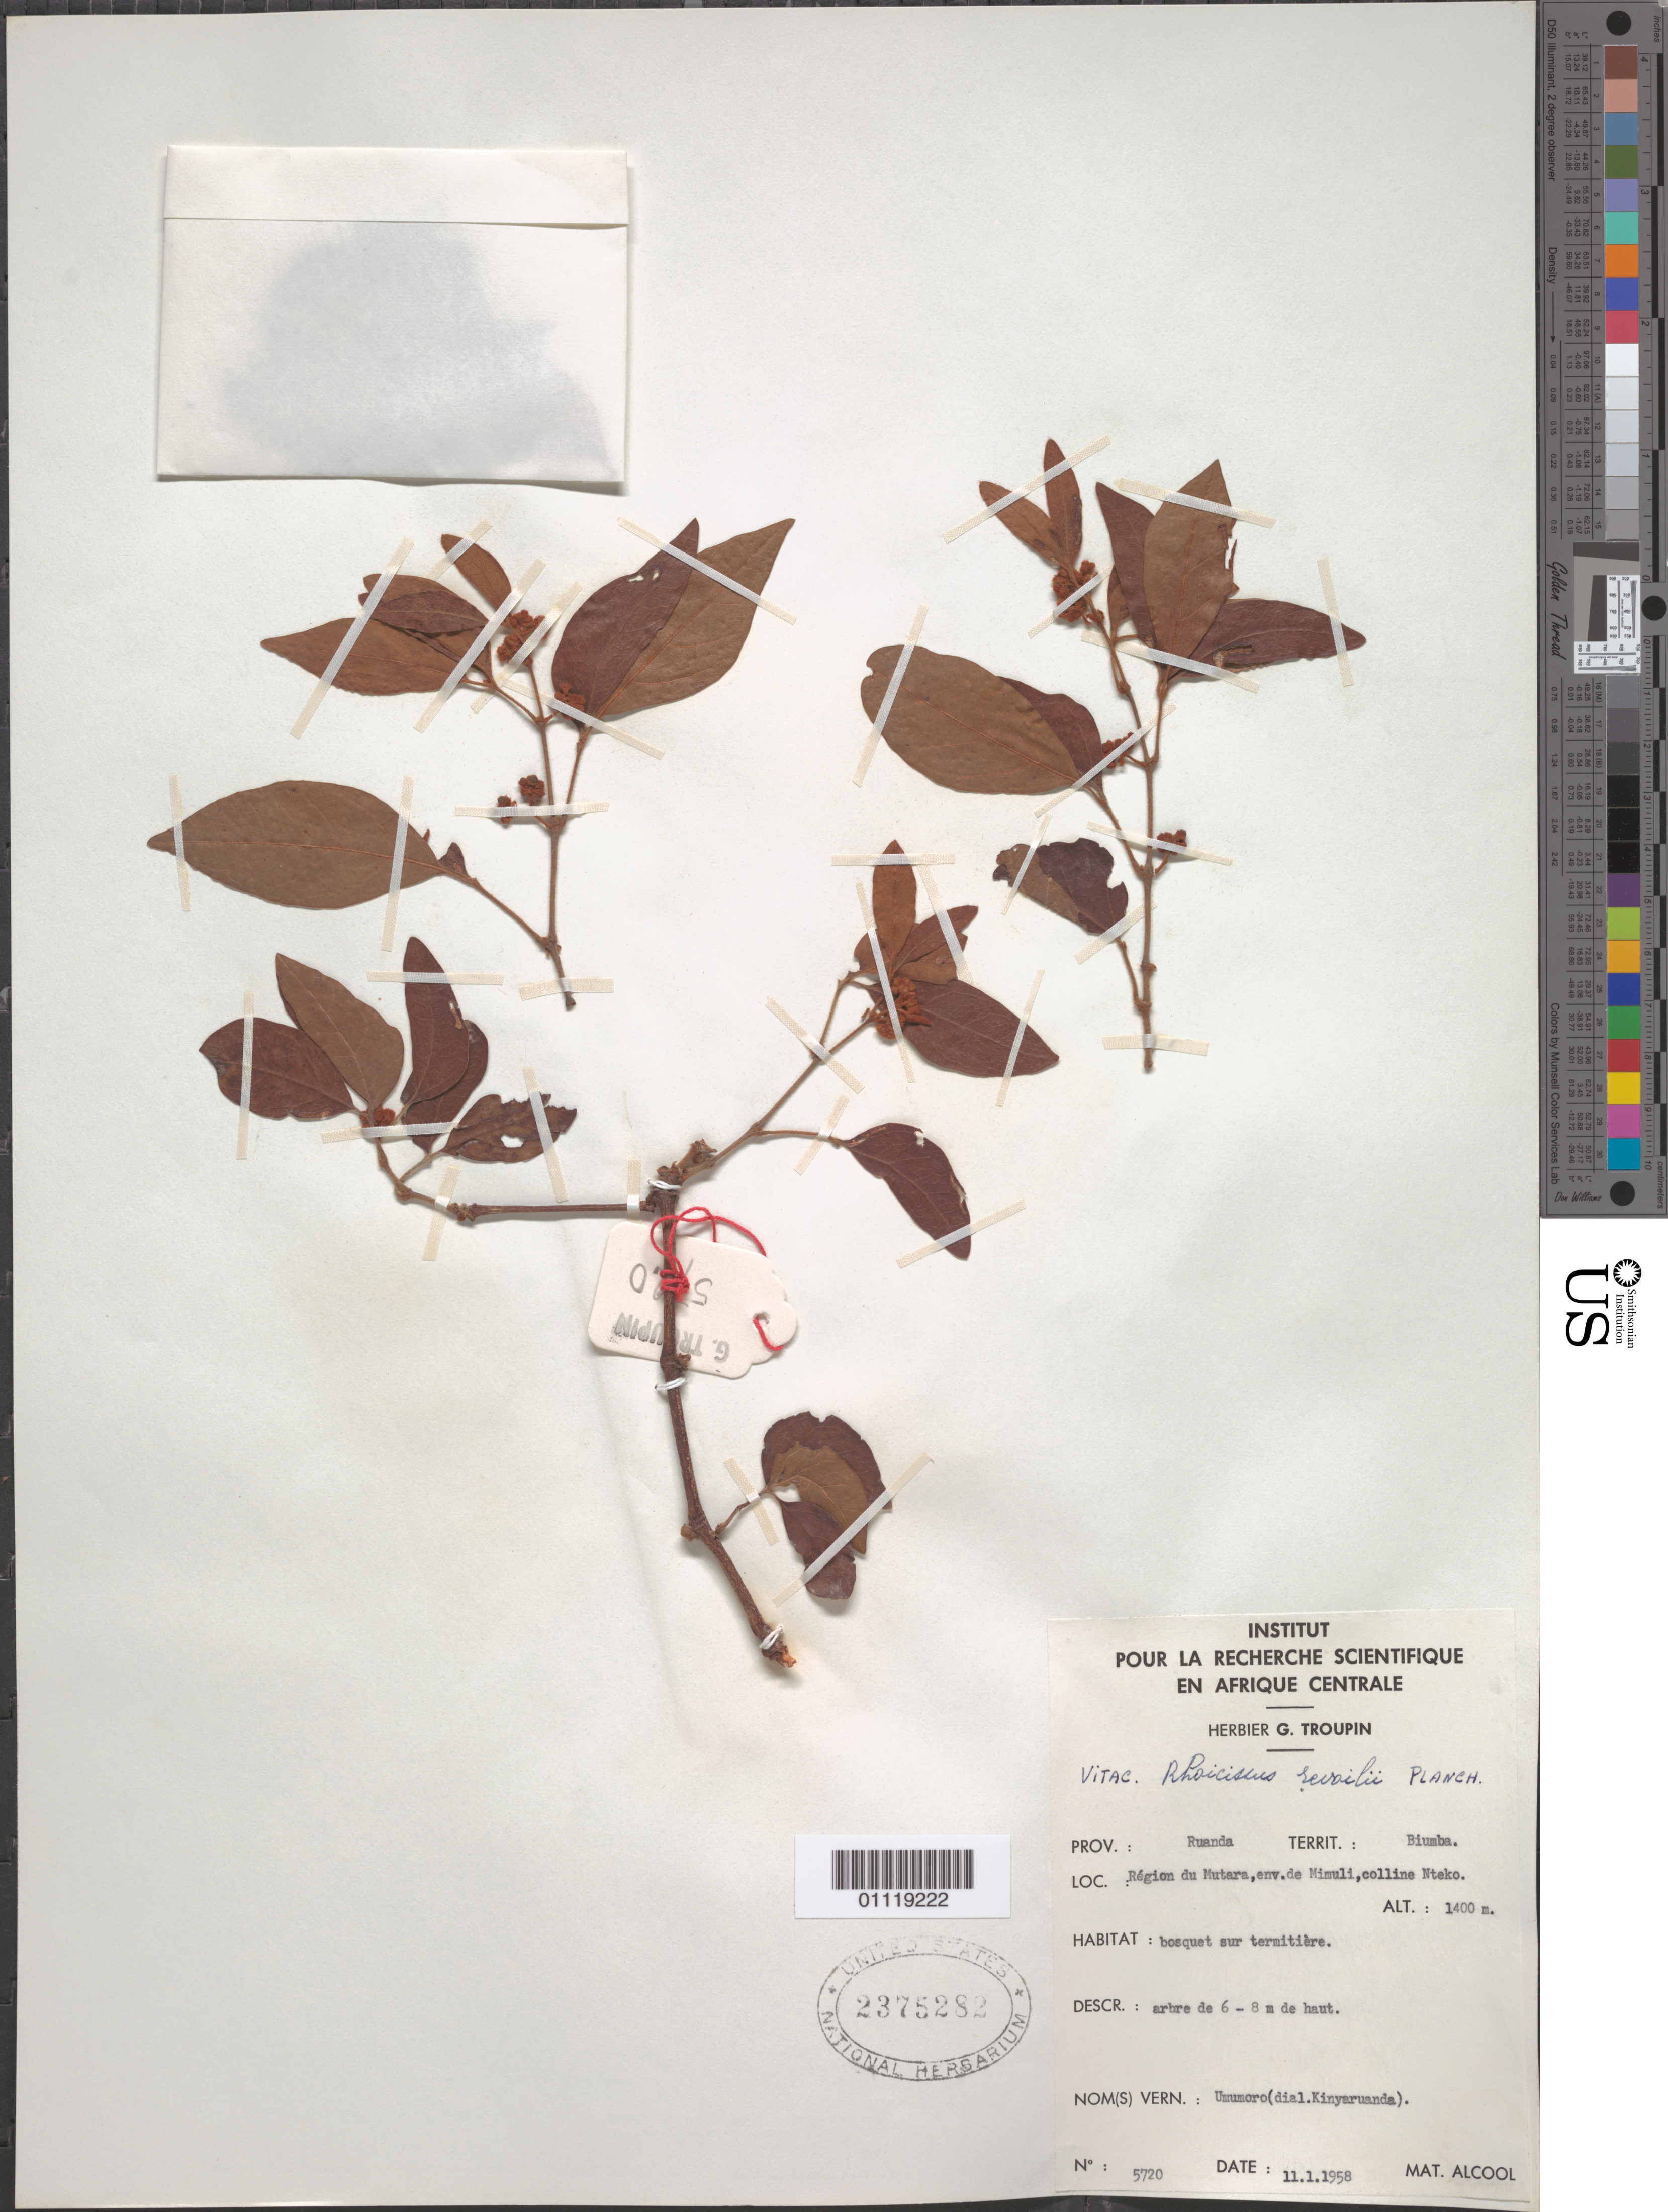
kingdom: Plantae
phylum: Tracheophyta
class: Magnoliopsida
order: Vitales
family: Vitaceae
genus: Rhoicissus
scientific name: Rhoicissus revoilii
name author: Planch.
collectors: G. Troupin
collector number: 5720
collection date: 1958-01-11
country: Rwanda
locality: Prov. Ruanda; Territ. Biumba. Region du Mutara, environ de Mimuli, colline Nteko.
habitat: Bosquet sur termitiere.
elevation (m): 1400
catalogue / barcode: US 2375282